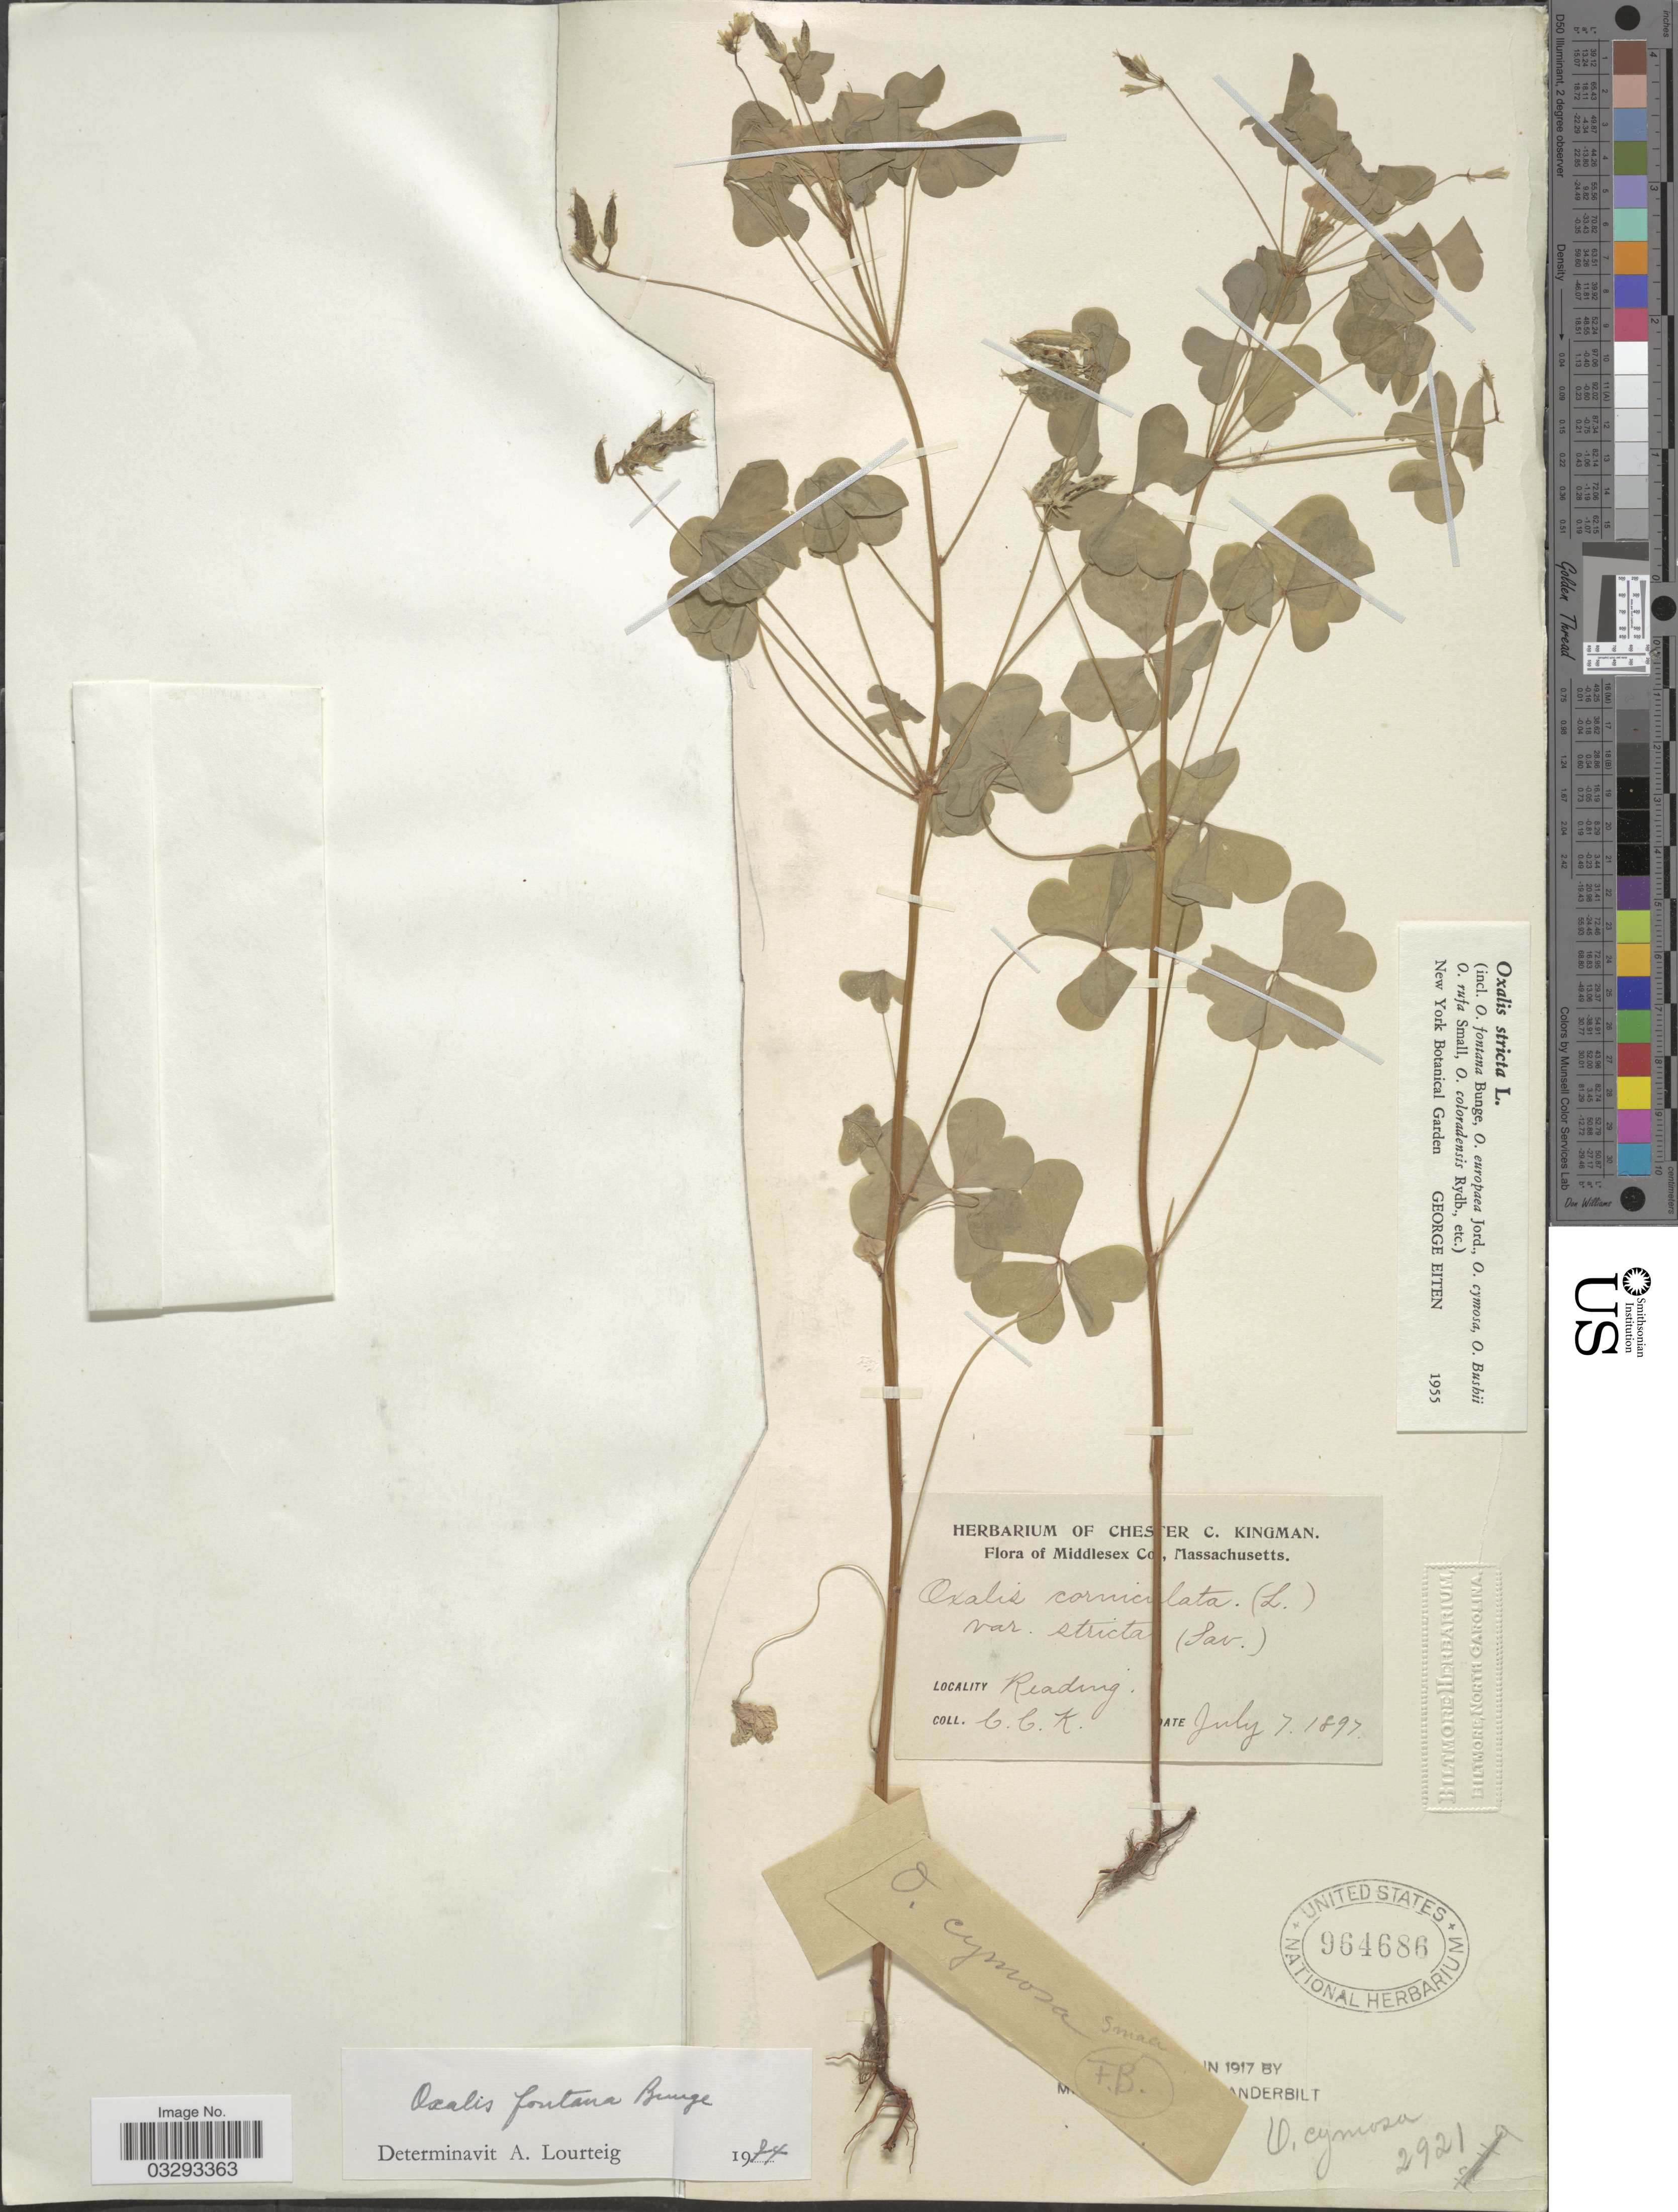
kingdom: Plantae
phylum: Tracheophyta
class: Magnoliopsida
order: Oxalidales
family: Oxalidaceae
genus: Oxalis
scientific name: Oxalis fontana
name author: Bunge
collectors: C. Kingman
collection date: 1897-07-07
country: United States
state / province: Massachusetts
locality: Middlesex Co. Reading.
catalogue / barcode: US 964686